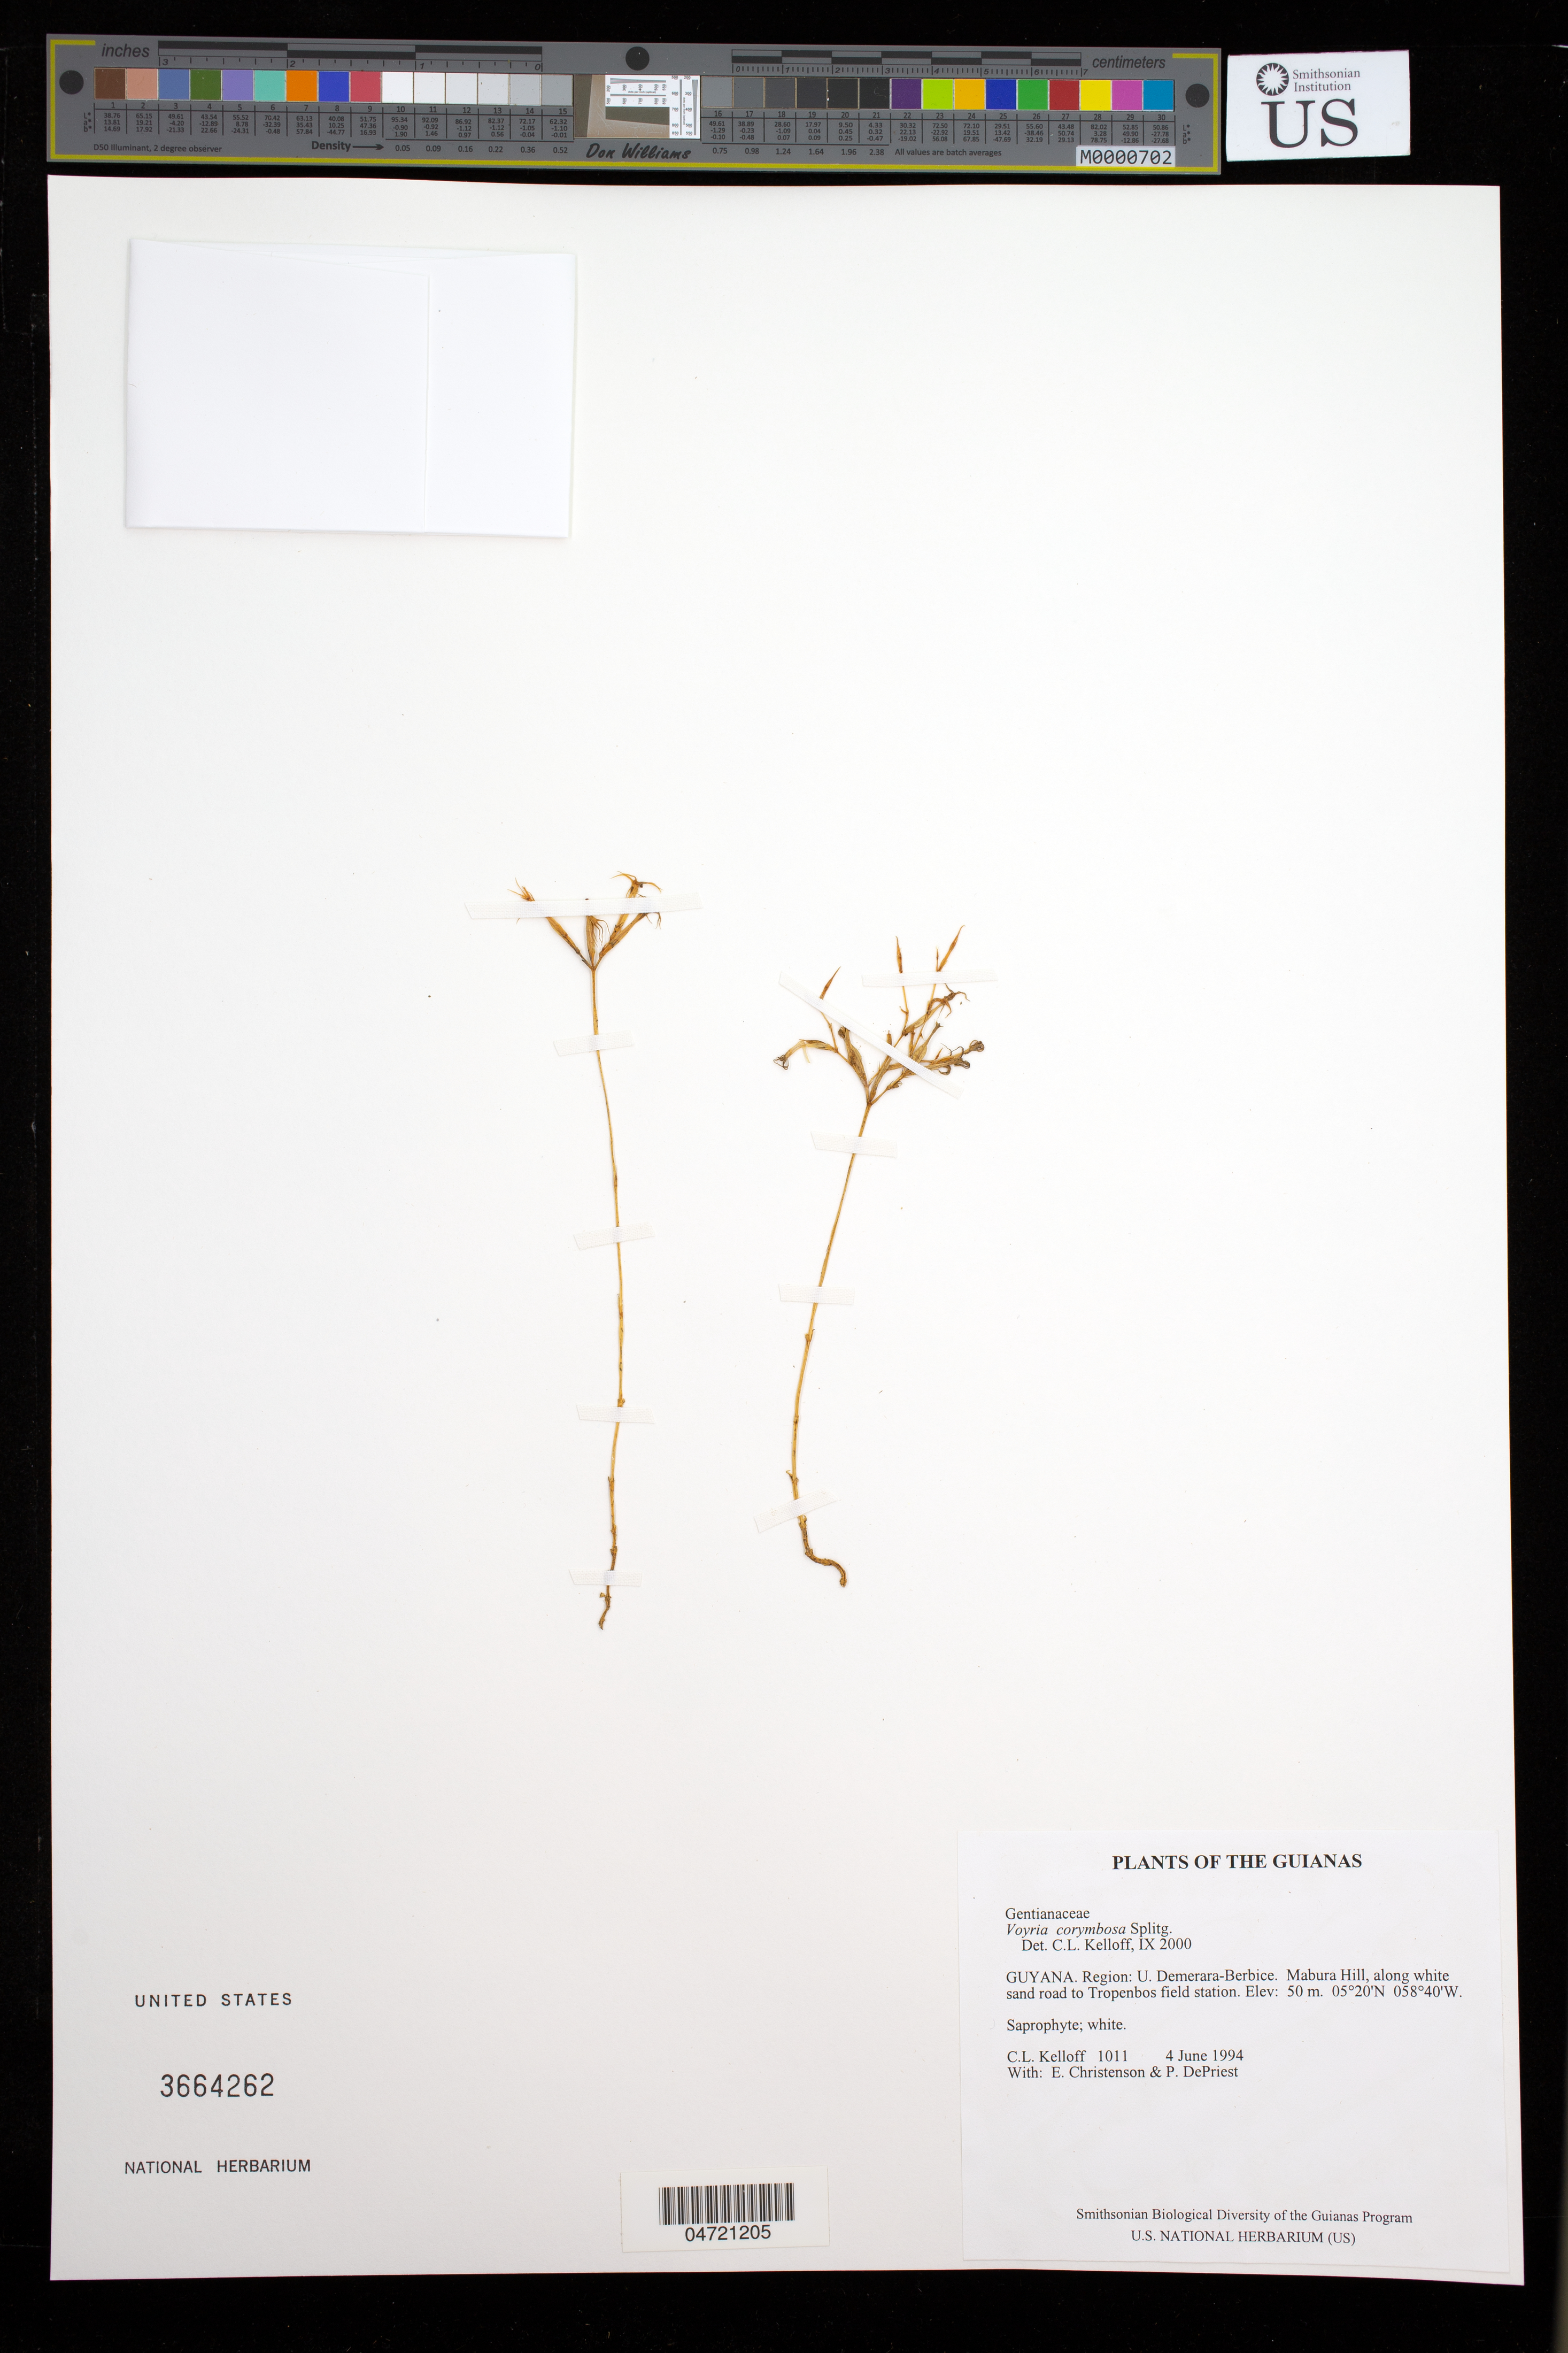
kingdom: Plantae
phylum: Tracheophyta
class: Magnoliopsida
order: Gentianales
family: Gentianaceae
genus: Voyria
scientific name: Voyria corymbosa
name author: Splitg.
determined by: Kelloff, Carol L., (US), Smithsonian Institution - National Museum of Natural History (UNITED STATES)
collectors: C. L. Kelloff, E. A. Christenson & P. DePriest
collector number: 1011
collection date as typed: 4 June 1994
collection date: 1994-06-04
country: Guyana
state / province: U. Demerara-Berbice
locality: Mabura Hill, along white sand road to Tropenbos field station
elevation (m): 50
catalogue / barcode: US 3664262